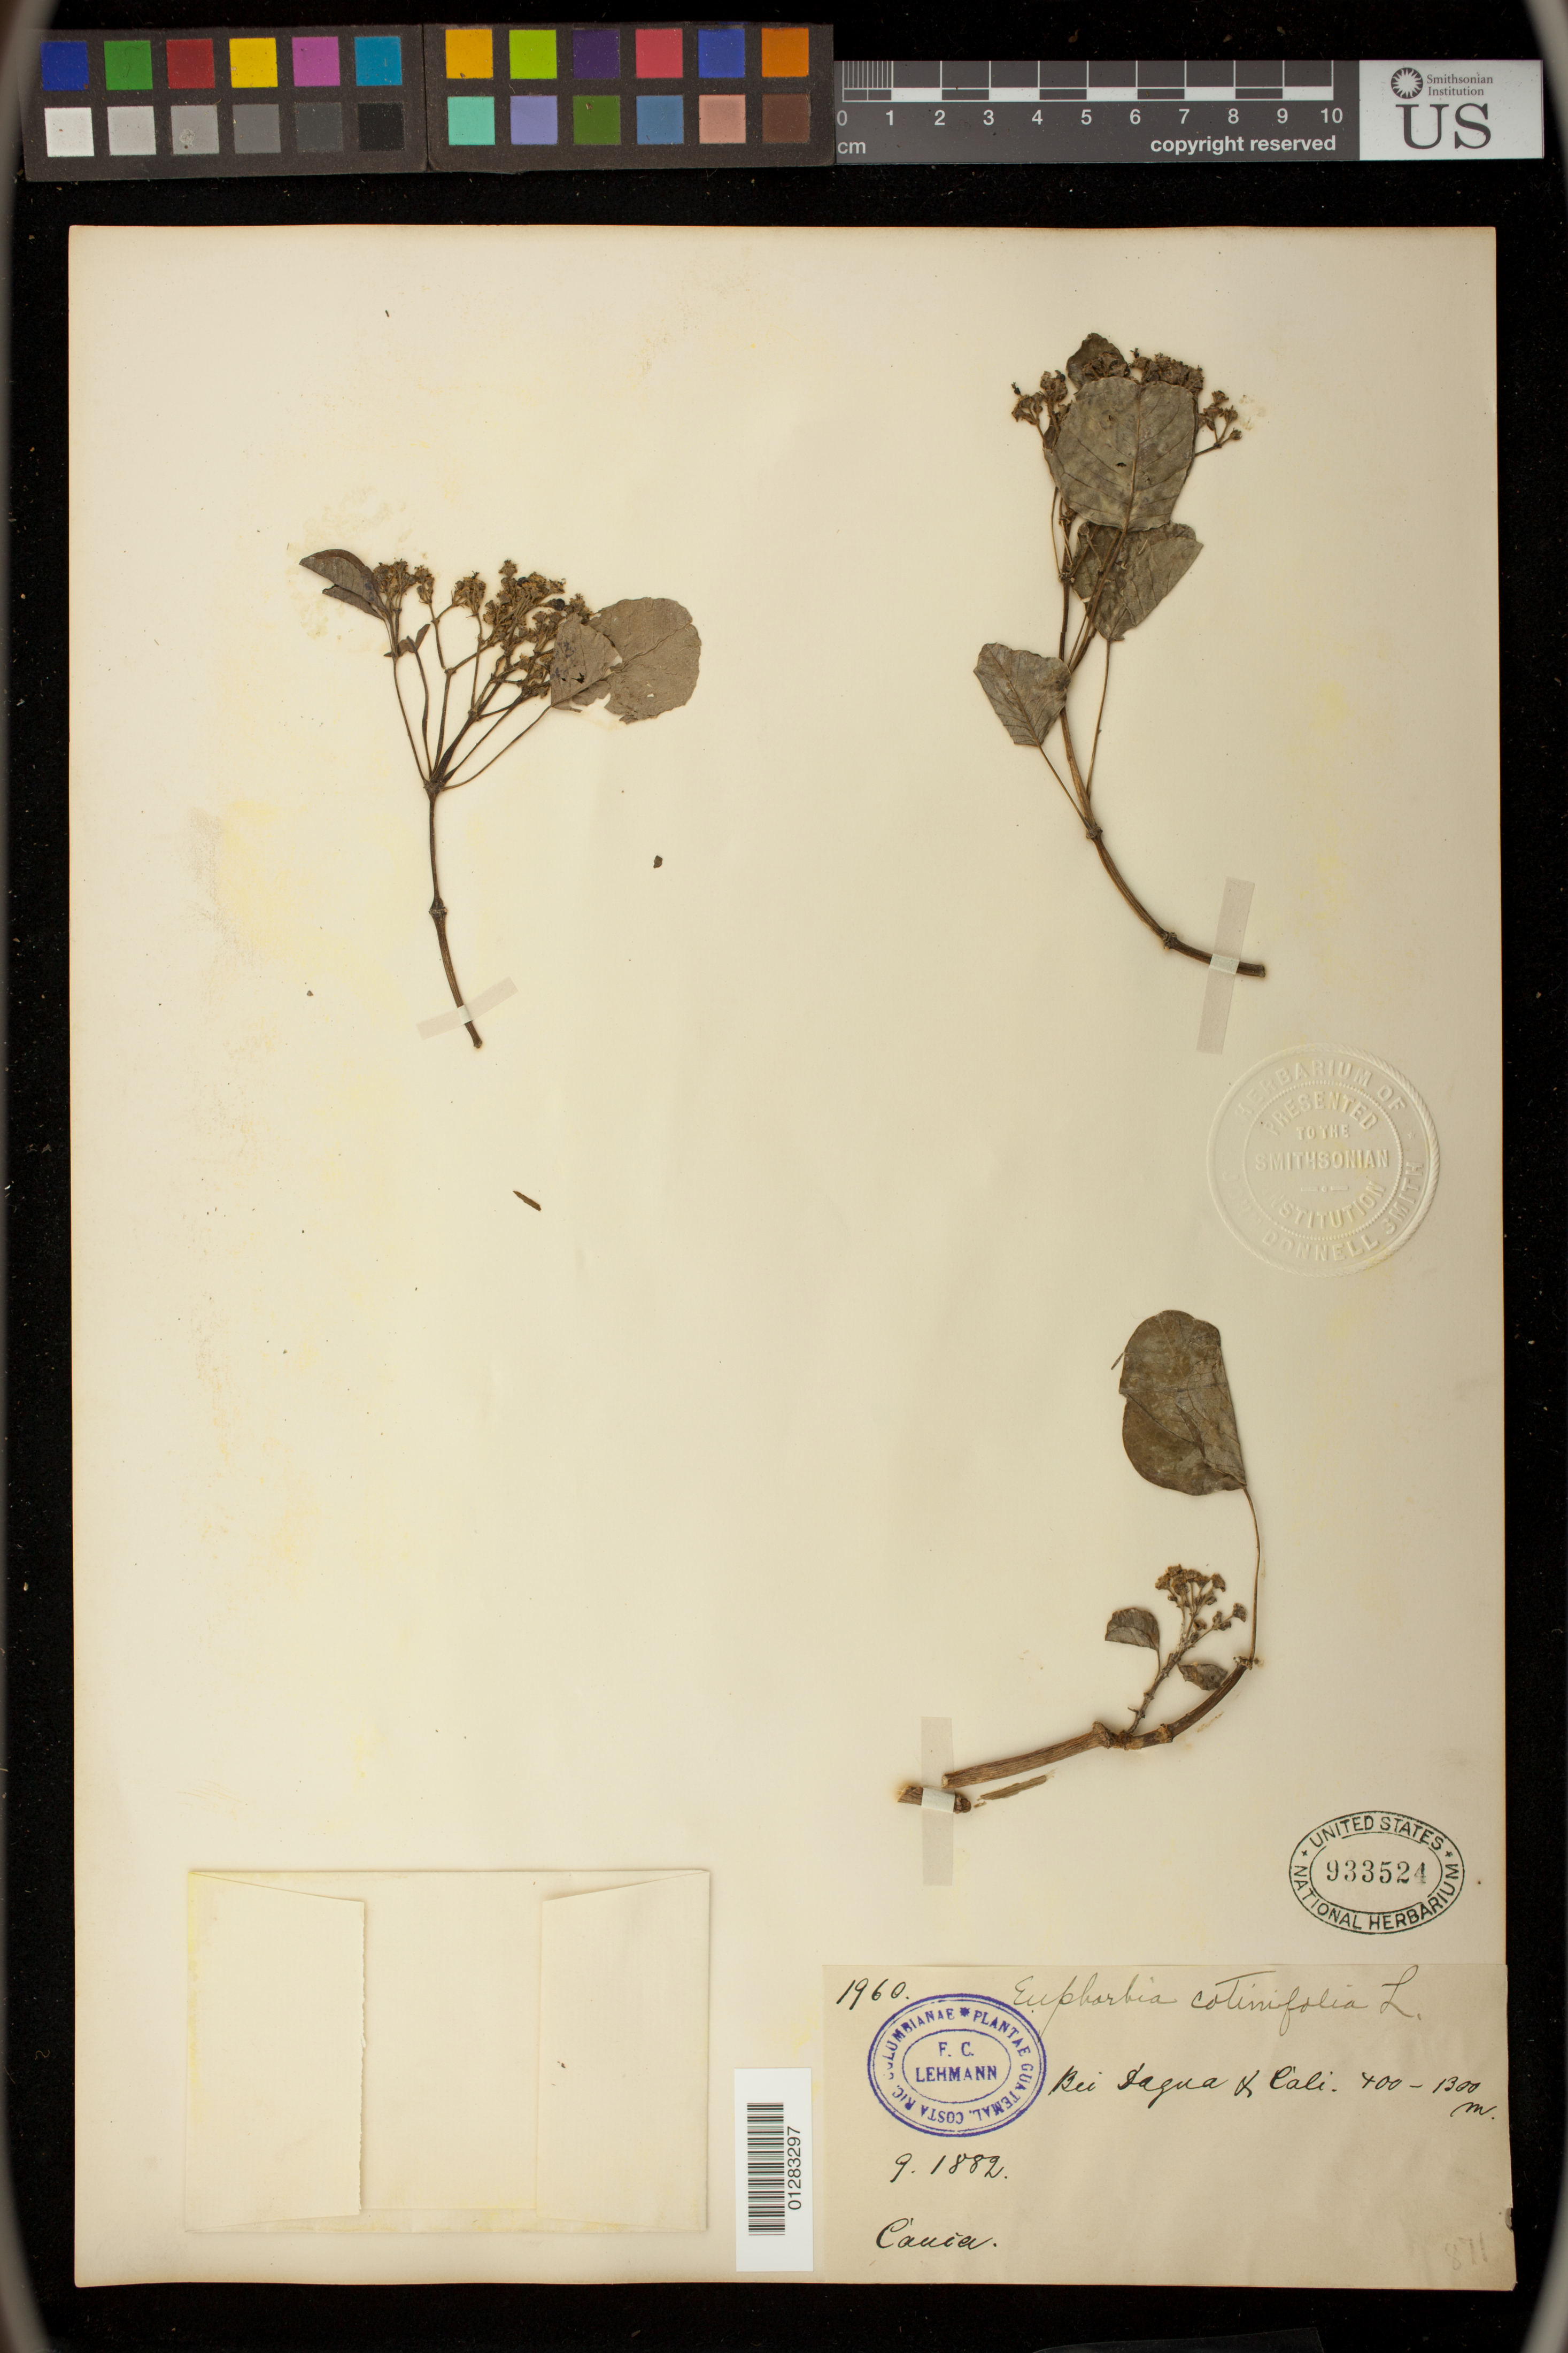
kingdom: Plantae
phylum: Tracheophyta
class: Magnoliopsida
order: Malpighiales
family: Euphorbiaceae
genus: Euphorbia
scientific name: Euphorbia cotinifolia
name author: L.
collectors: F. C. Lehmann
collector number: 1960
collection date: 1882-09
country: Colombia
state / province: Valle del Cauca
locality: Cauca. Bei Dagua & Cali.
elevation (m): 400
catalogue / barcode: US 933524